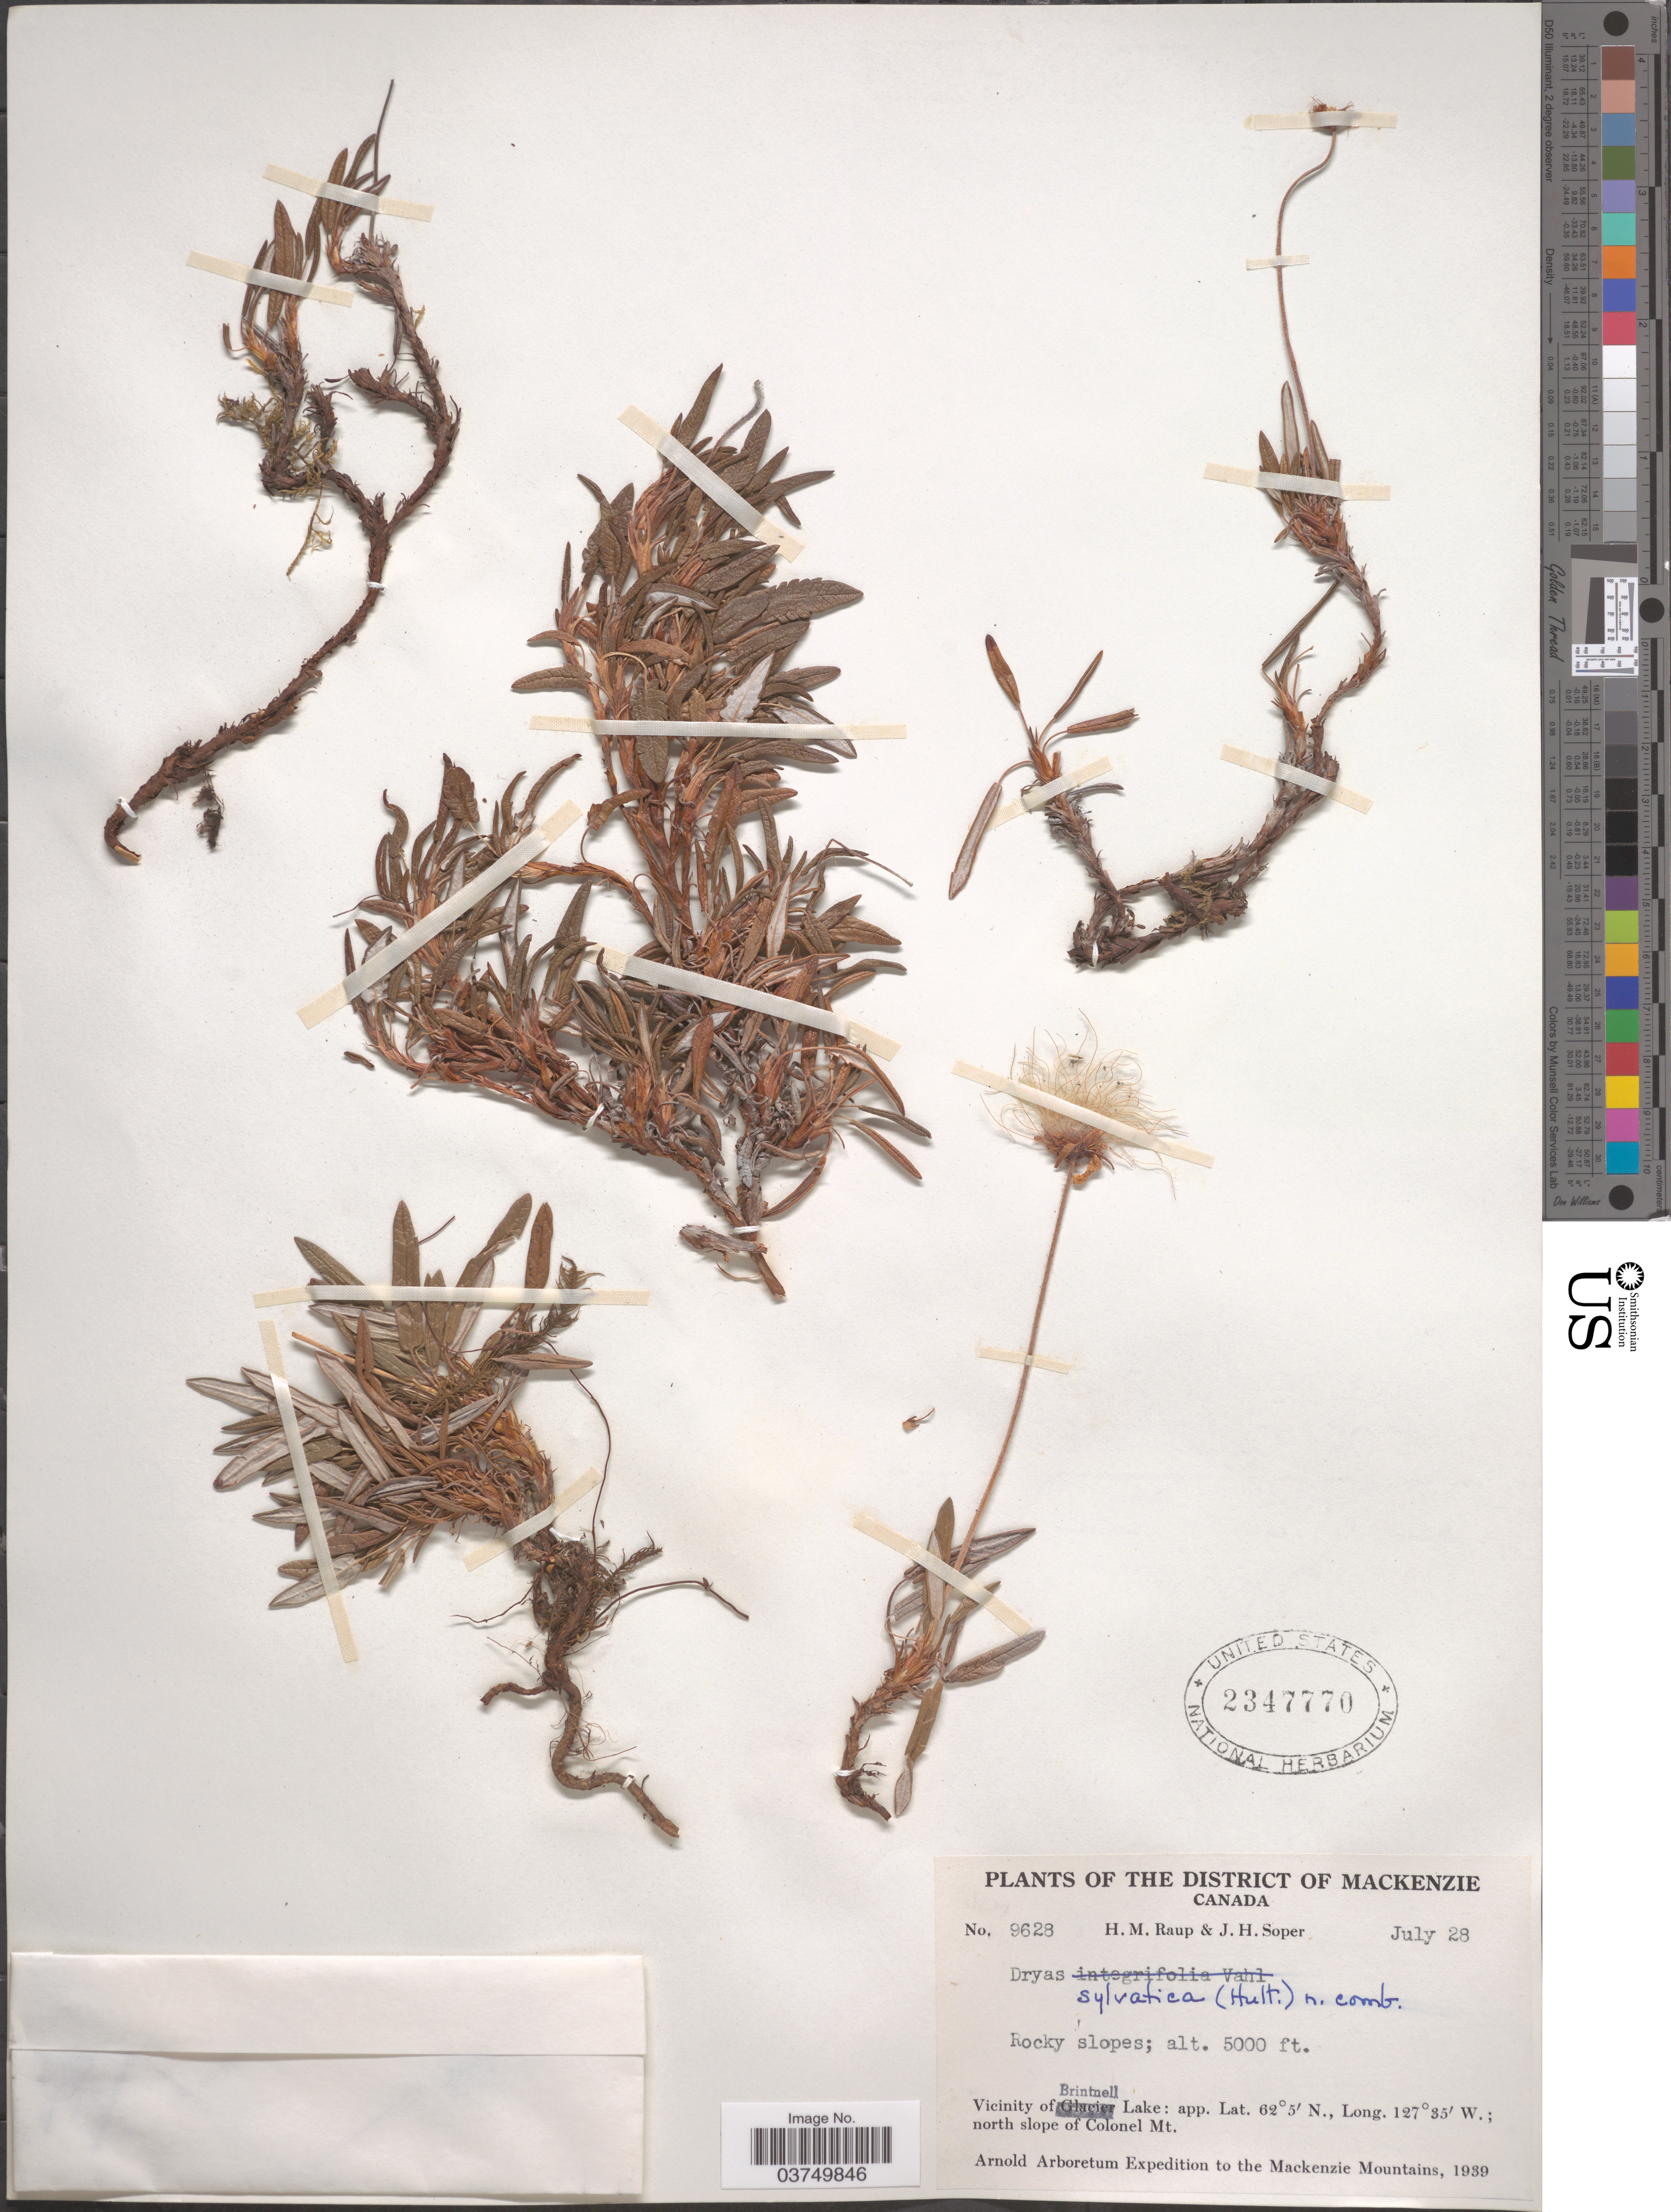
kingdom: Plantae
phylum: Tracheophyta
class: Magnoliopsida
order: Rosales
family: Rosaceae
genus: Dryas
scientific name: Dryas sylvatica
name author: (Hultén) A.E. Porsild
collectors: H. Raup & J. H. Soper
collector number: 9628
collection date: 1939-07-28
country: Canada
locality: District of Mackenzie. Vicinity of Brintnell Lake: north slope of Colonel Mt.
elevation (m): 1524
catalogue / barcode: US 2347770